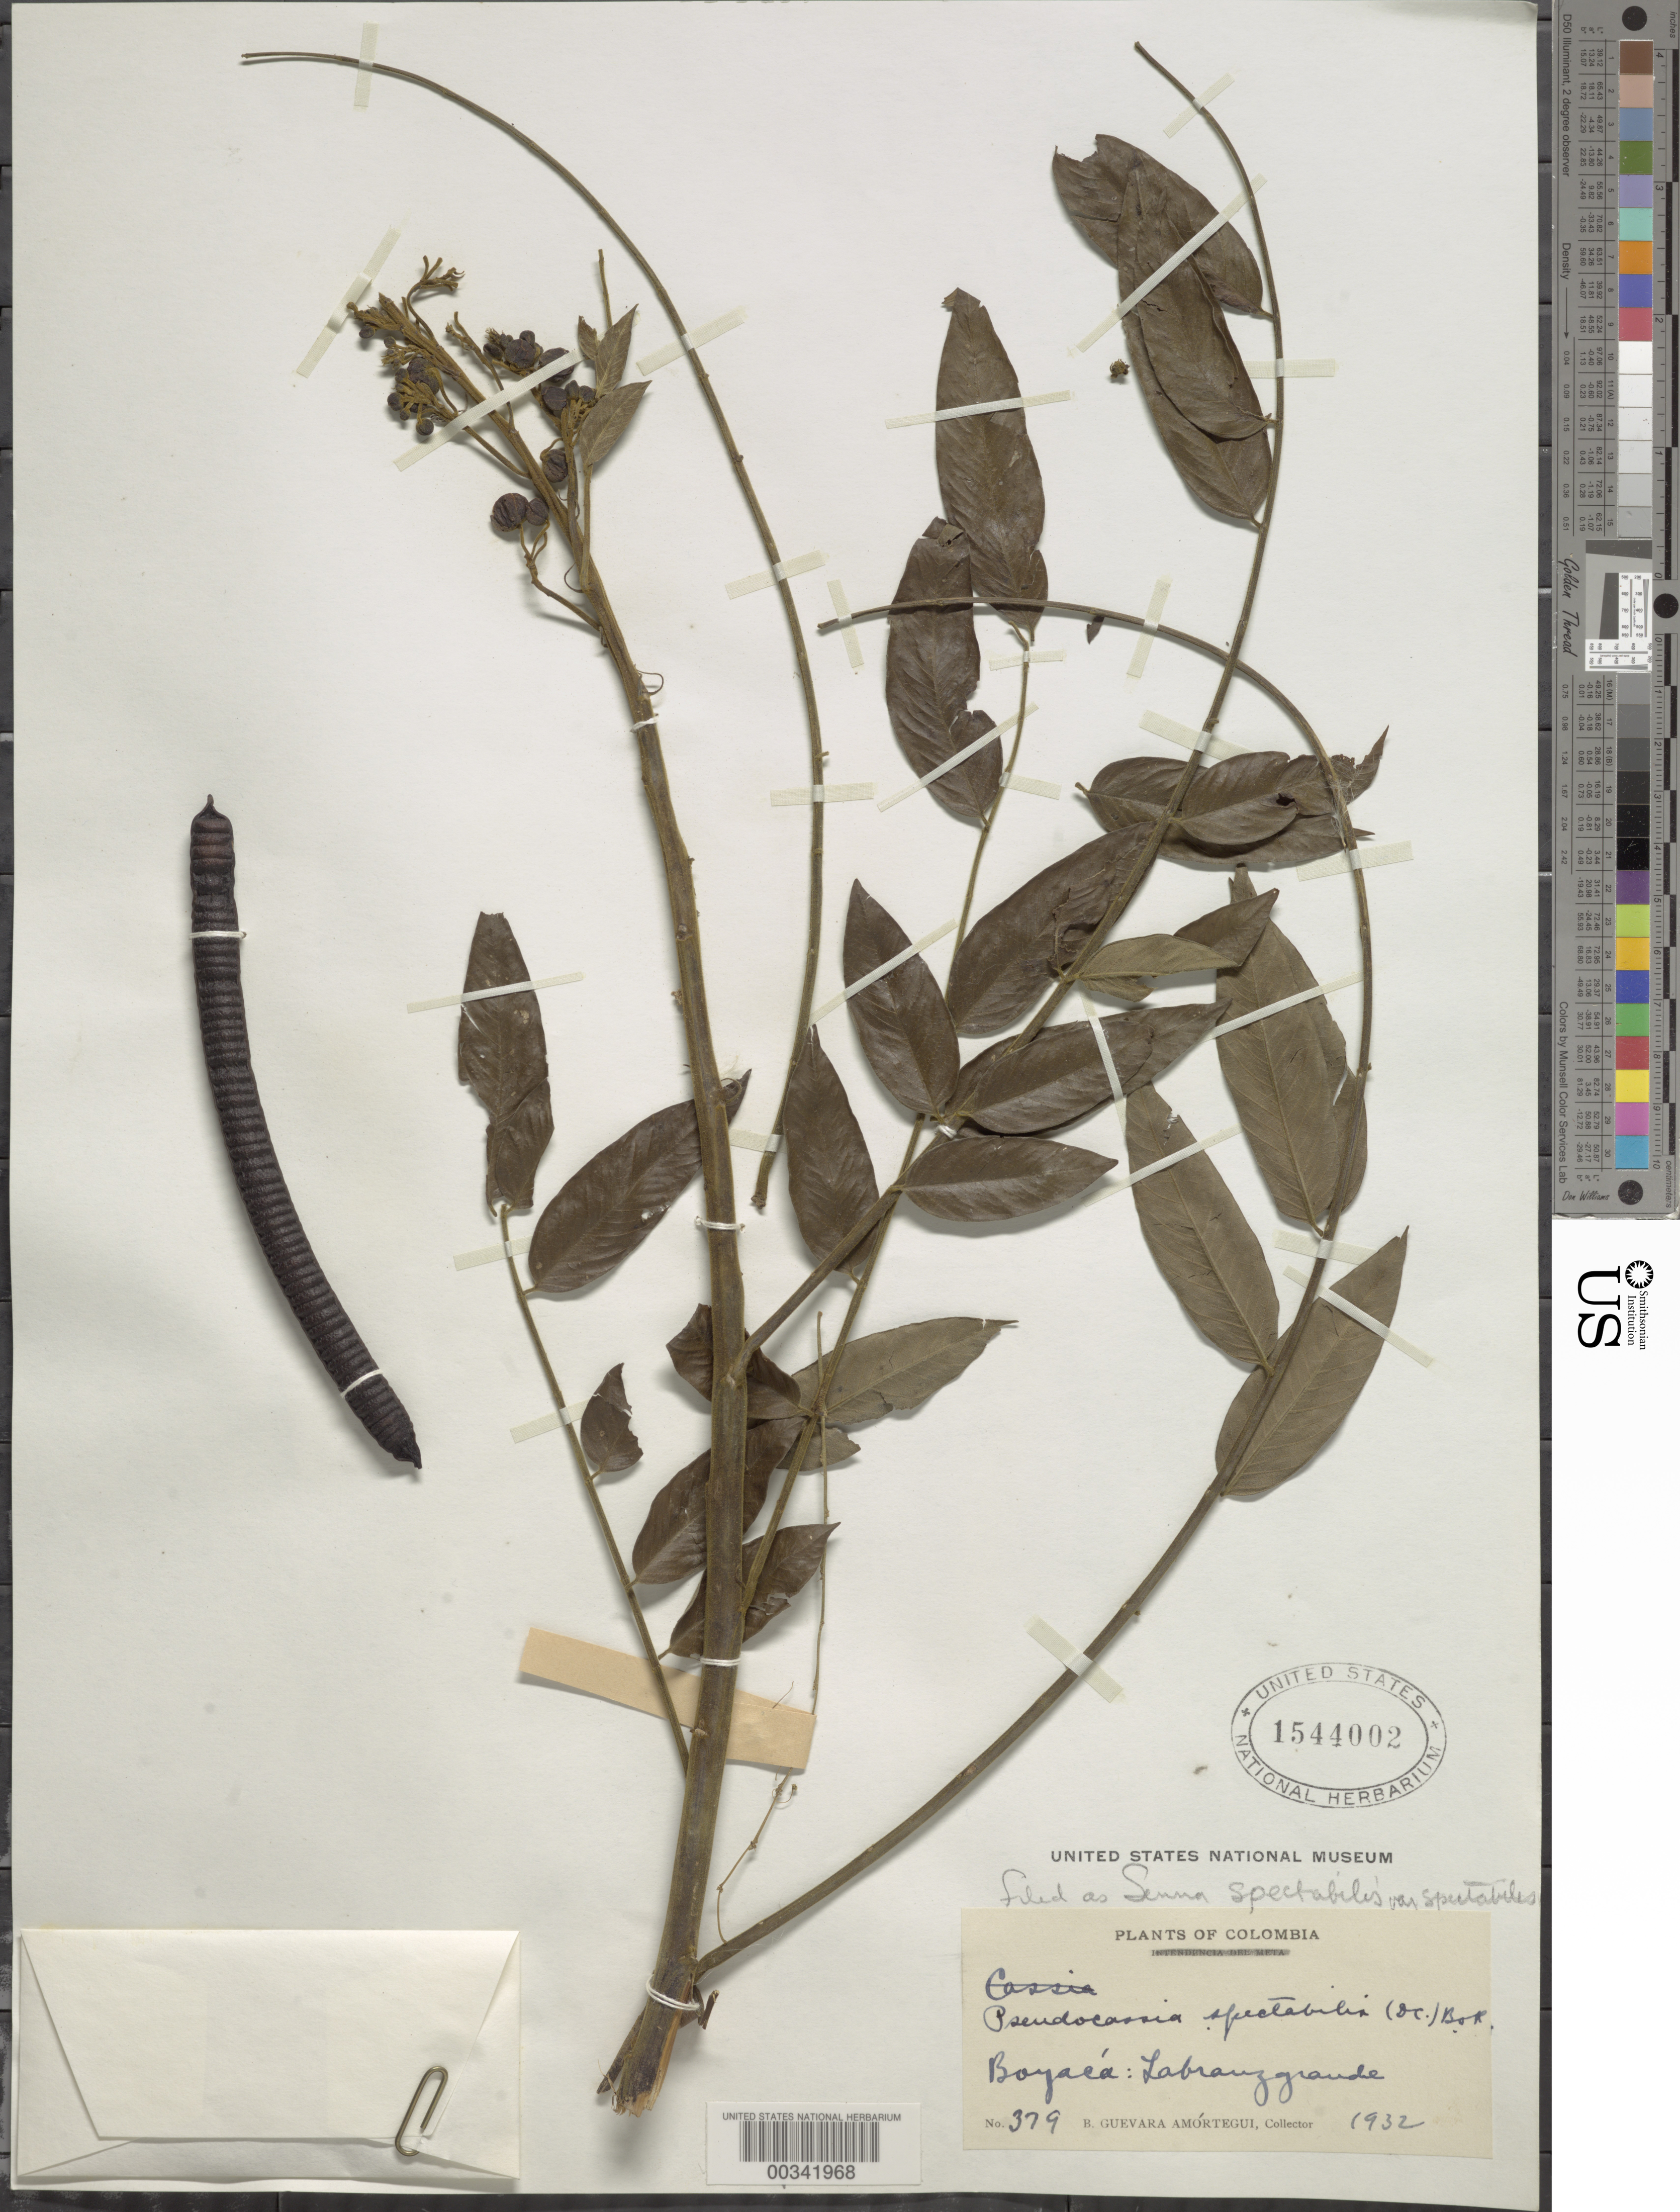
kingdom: Plantae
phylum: Tracheophyta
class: Magnoliopsida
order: Fabales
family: Fabaceae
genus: Senna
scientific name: Senna spectabilis var. spectabilis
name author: (DC.) H.S. Irwin & Barneby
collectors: B. Guevara Amortegui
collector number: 379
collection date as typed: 1932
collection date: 1932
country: Colombia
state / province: Boyacá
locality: LAbrang Grande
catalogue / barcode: US 1544002